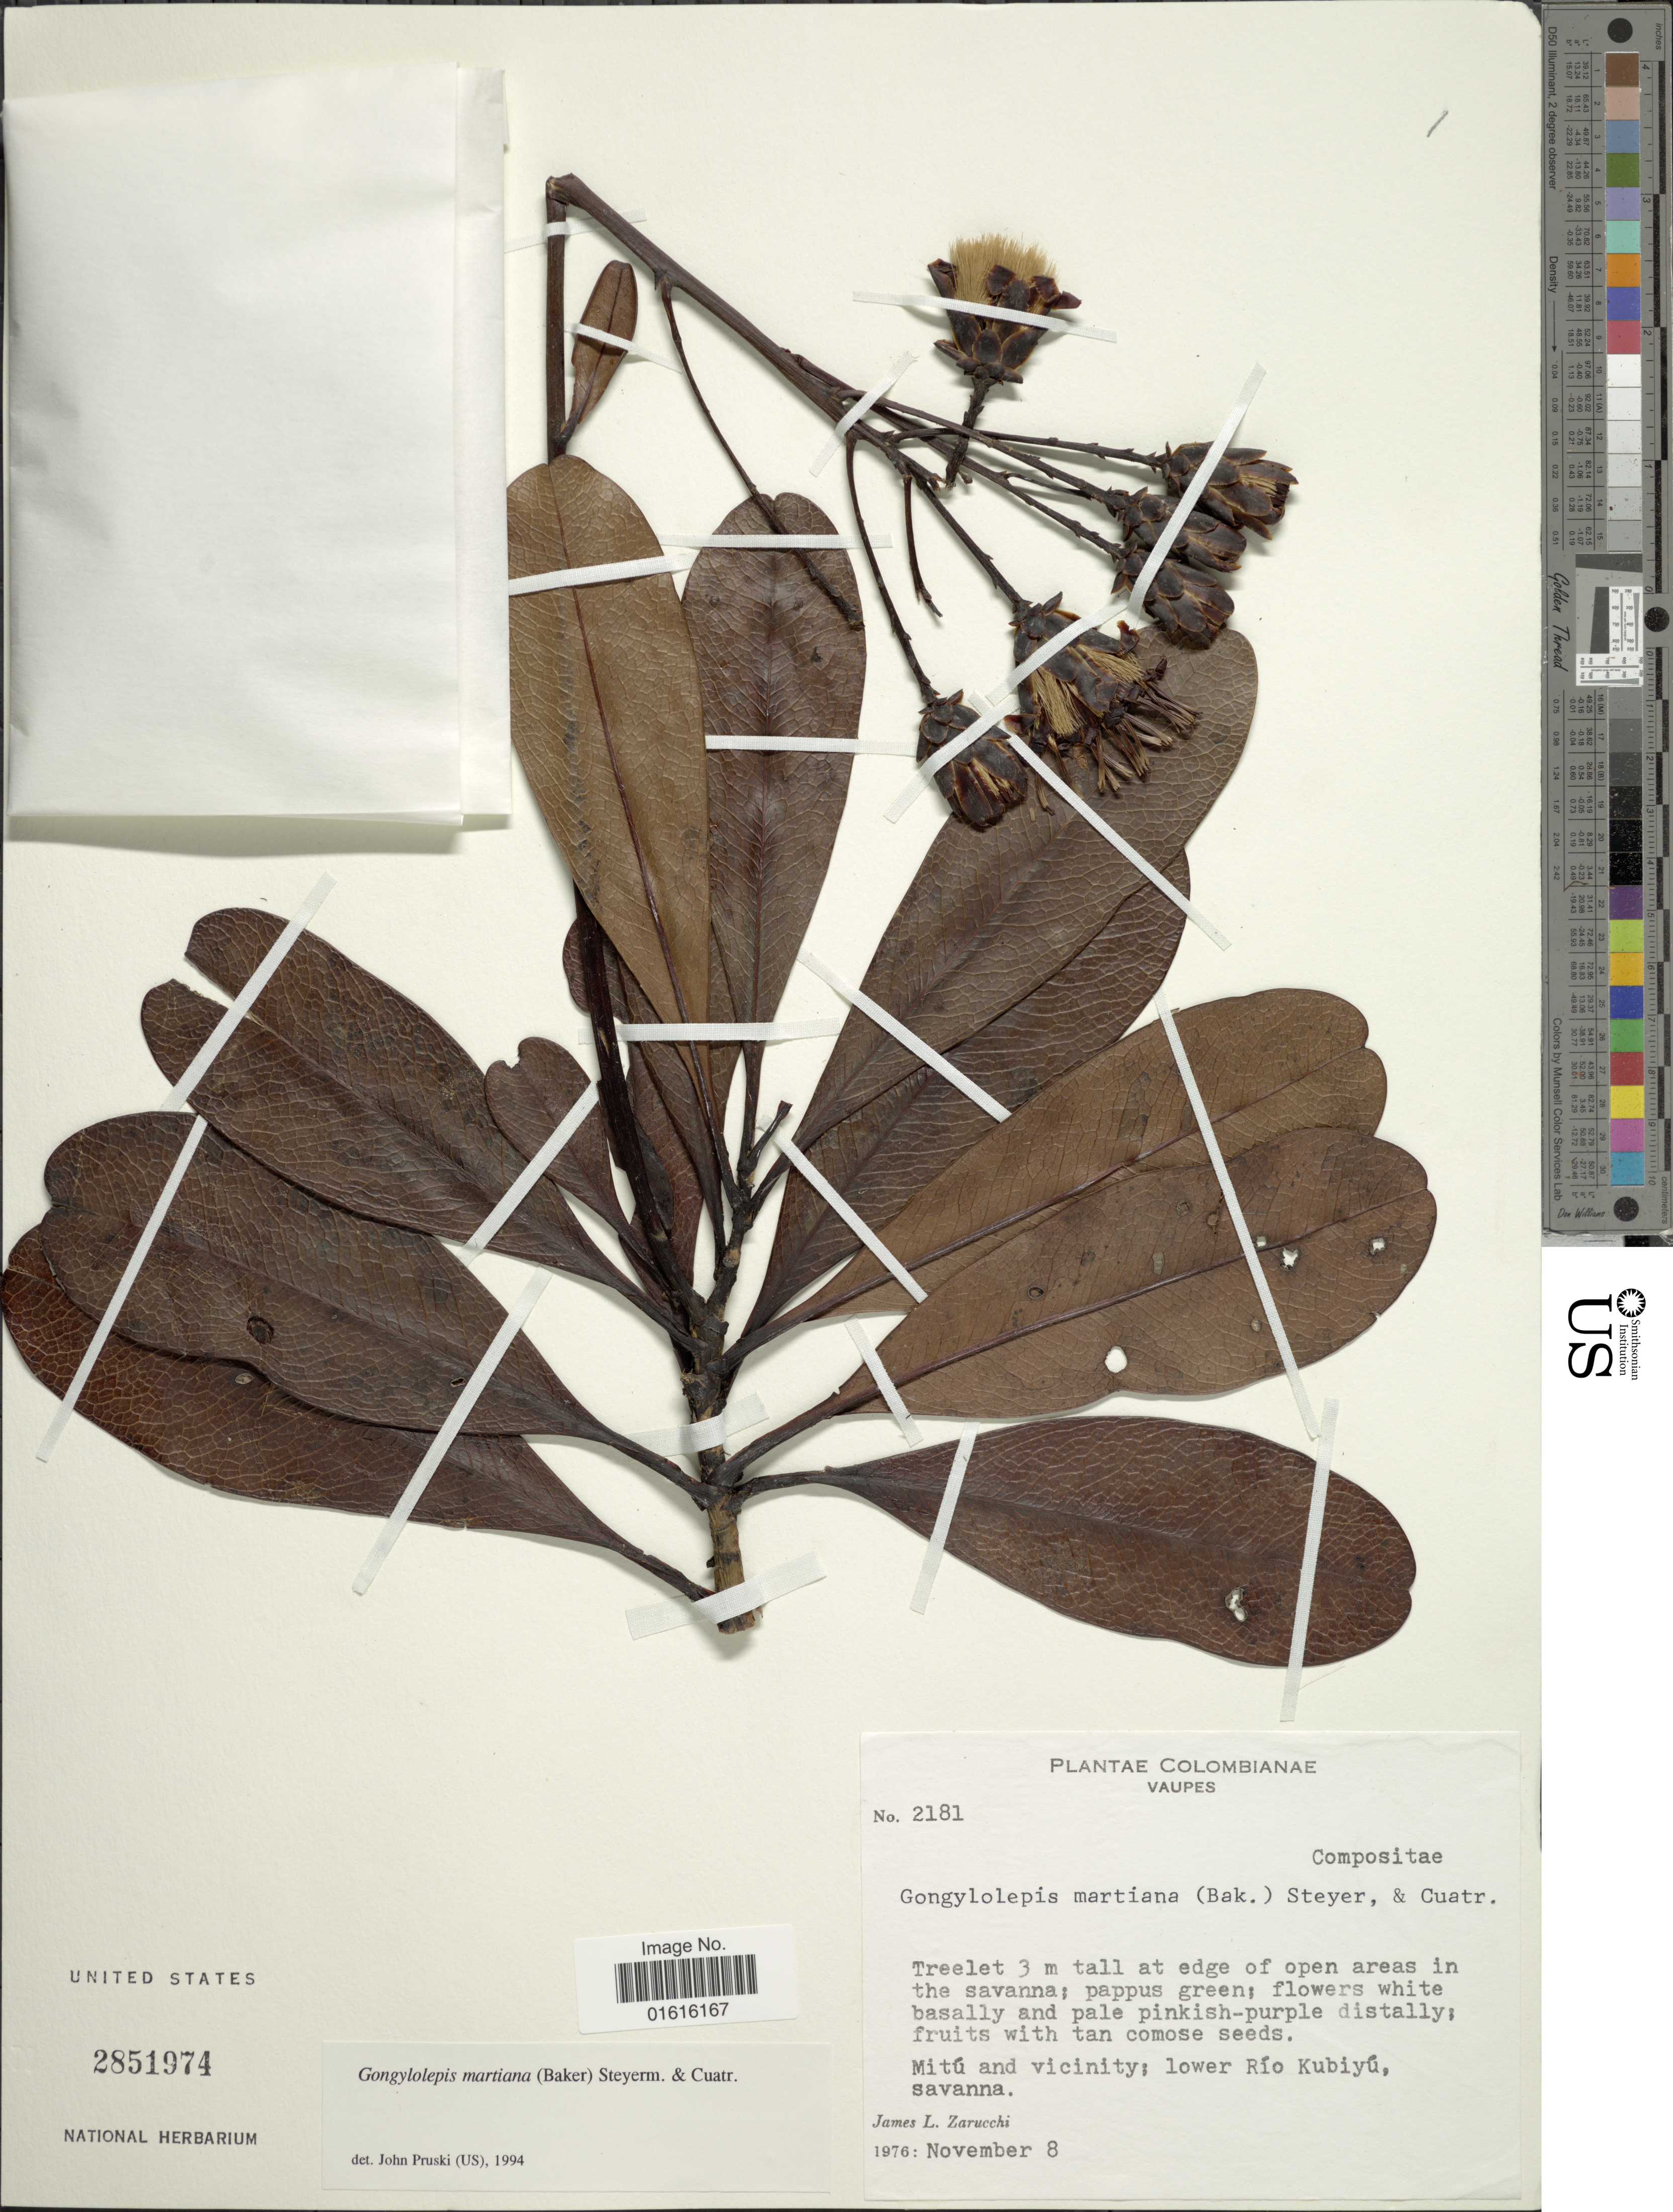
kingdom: Plantae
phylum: Tracheophyta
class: Magnoliopsida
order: Asterales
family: Asteraceae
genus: Gongylolepis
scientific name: Gongylolepis martiana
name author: (Baker) Steyerm. & Cuatrec.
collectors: J. L. Zarucchi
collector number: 2181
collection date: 1976-11-08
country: Colombia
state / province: Vaupés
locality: Mitu and vicinity: lower Rio Kubiyu, savanna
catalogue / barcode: US 2851974